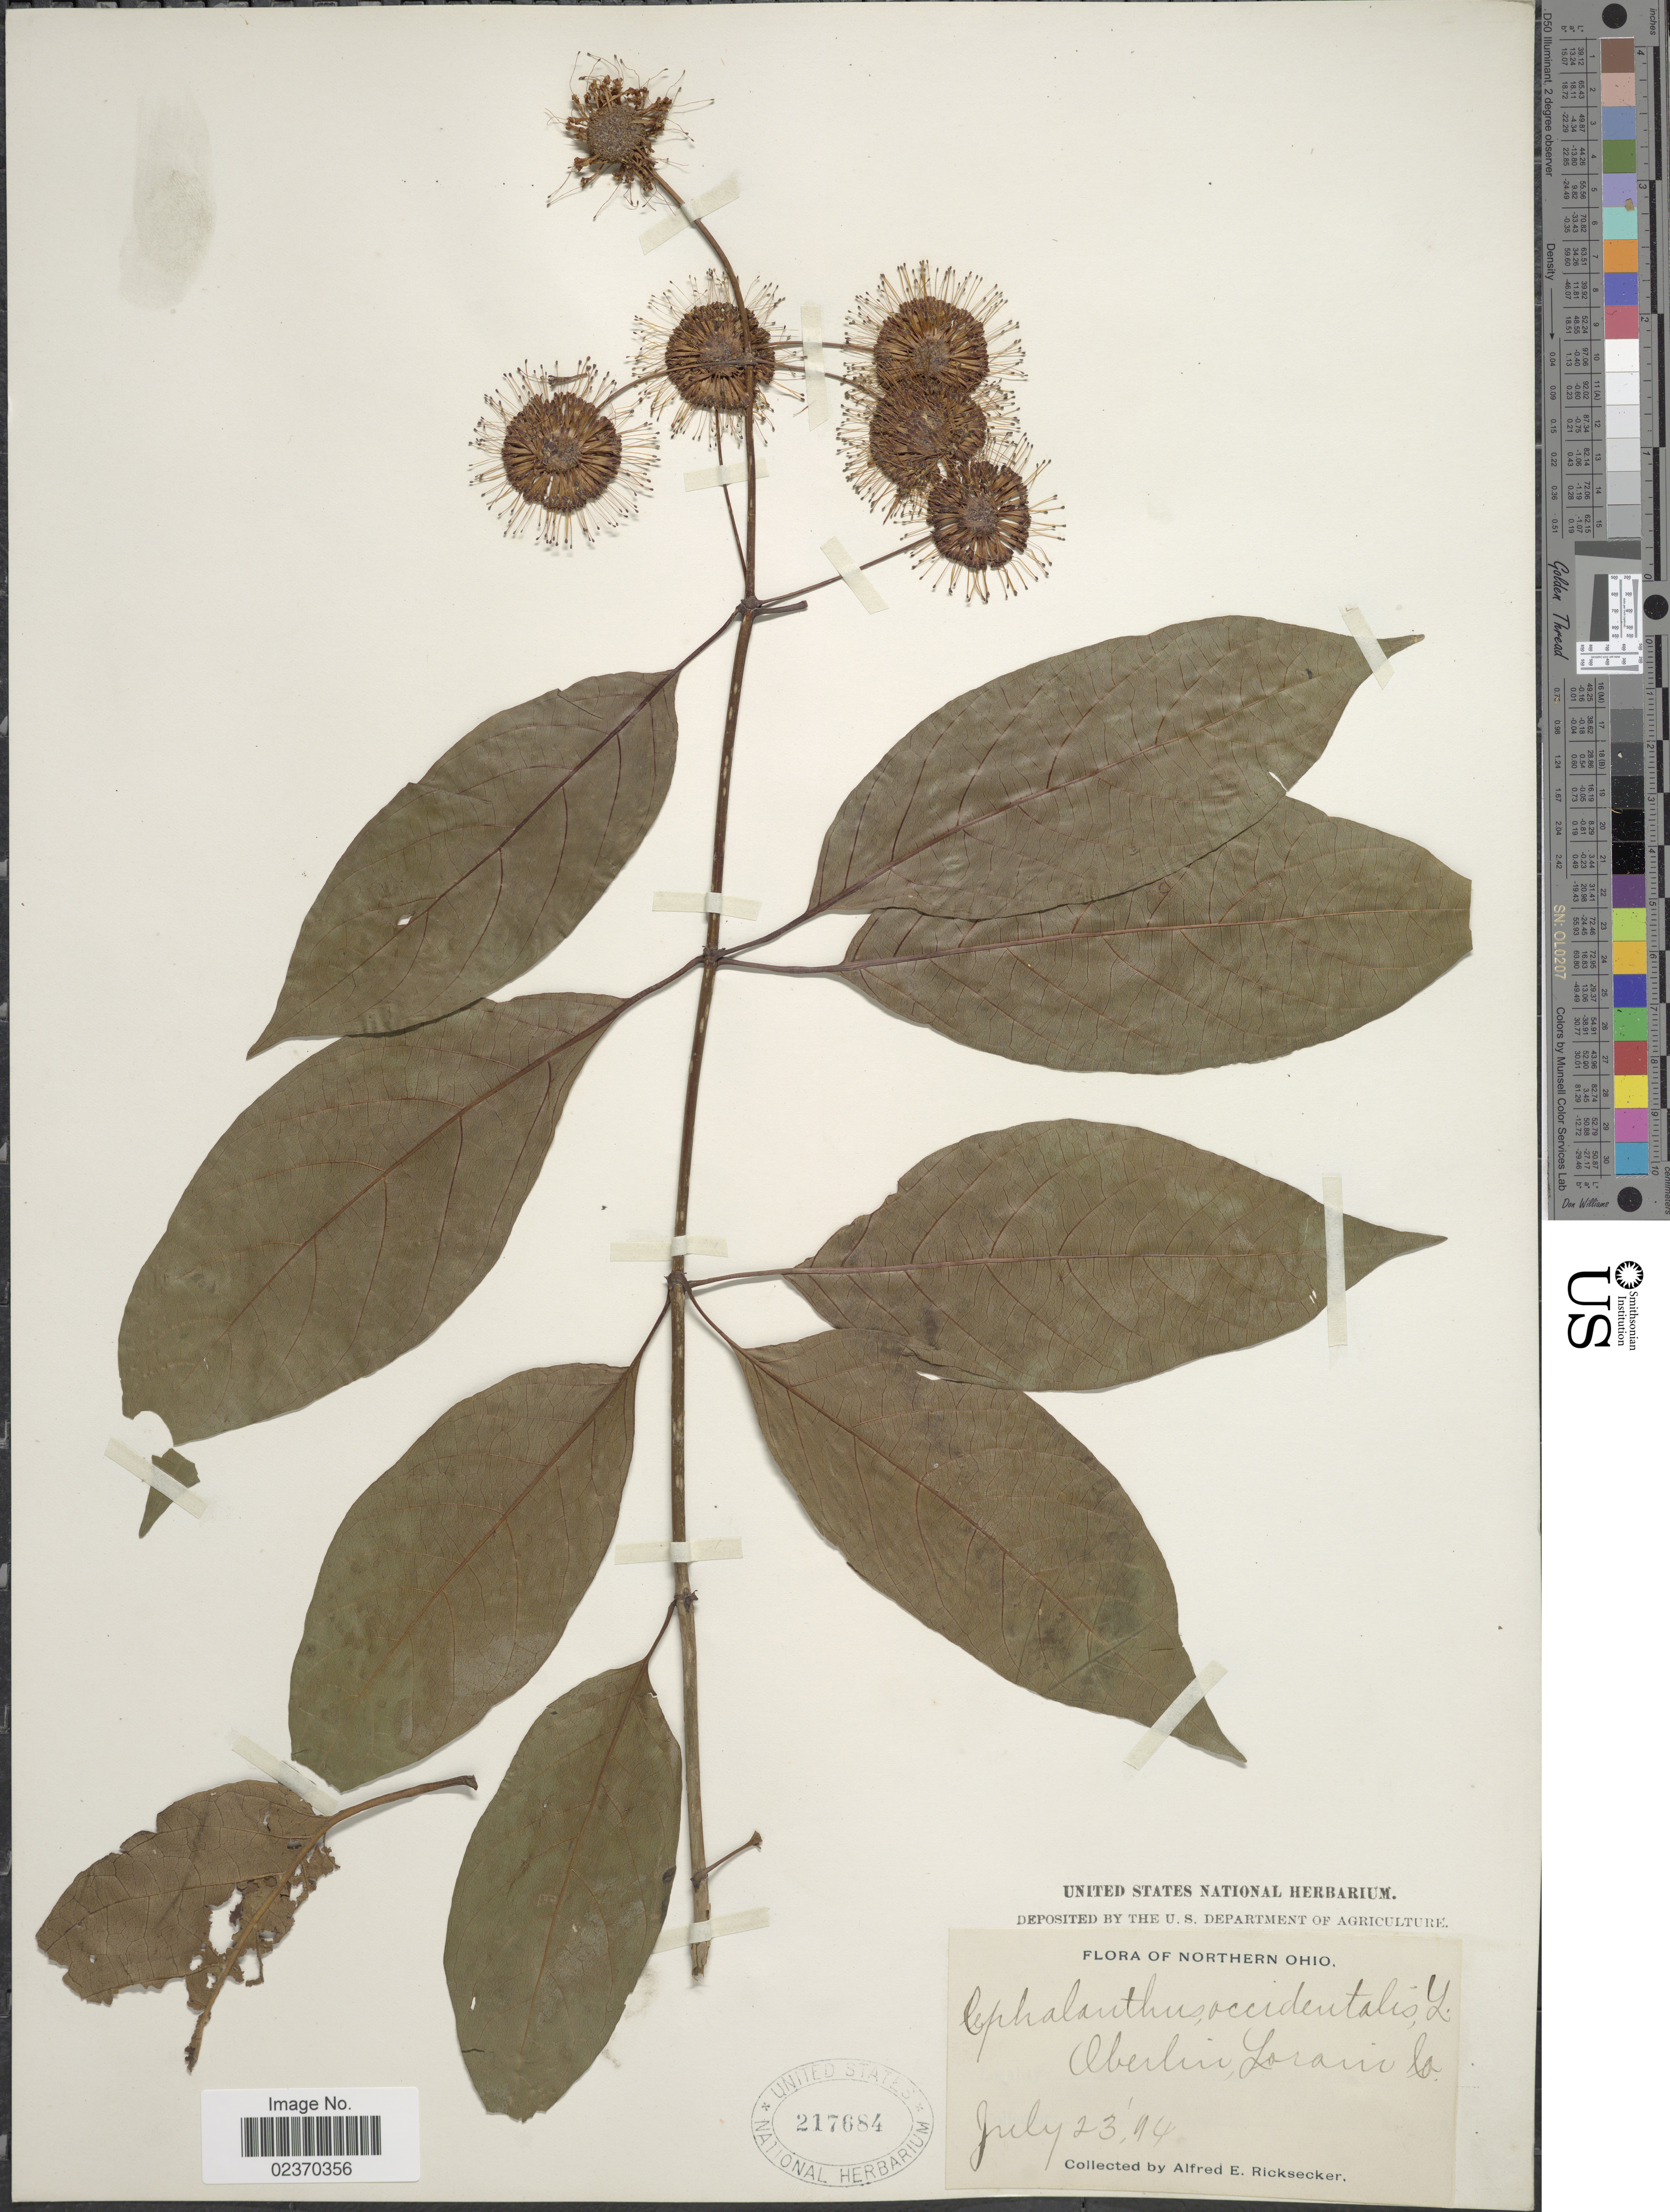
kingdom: Plantae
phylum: Tracheophyta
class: Magnoliopsida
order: Gentianales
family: Rubiaceae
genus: Cephalanthus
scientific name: Cephalanthus occidentalis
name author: L.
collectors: A. E. Ricksecker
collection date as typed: Transcribed d/m/y: 23/7/94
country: United States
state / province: Ohio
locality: Oberlin, Lorain Co.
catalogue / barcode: US 217684